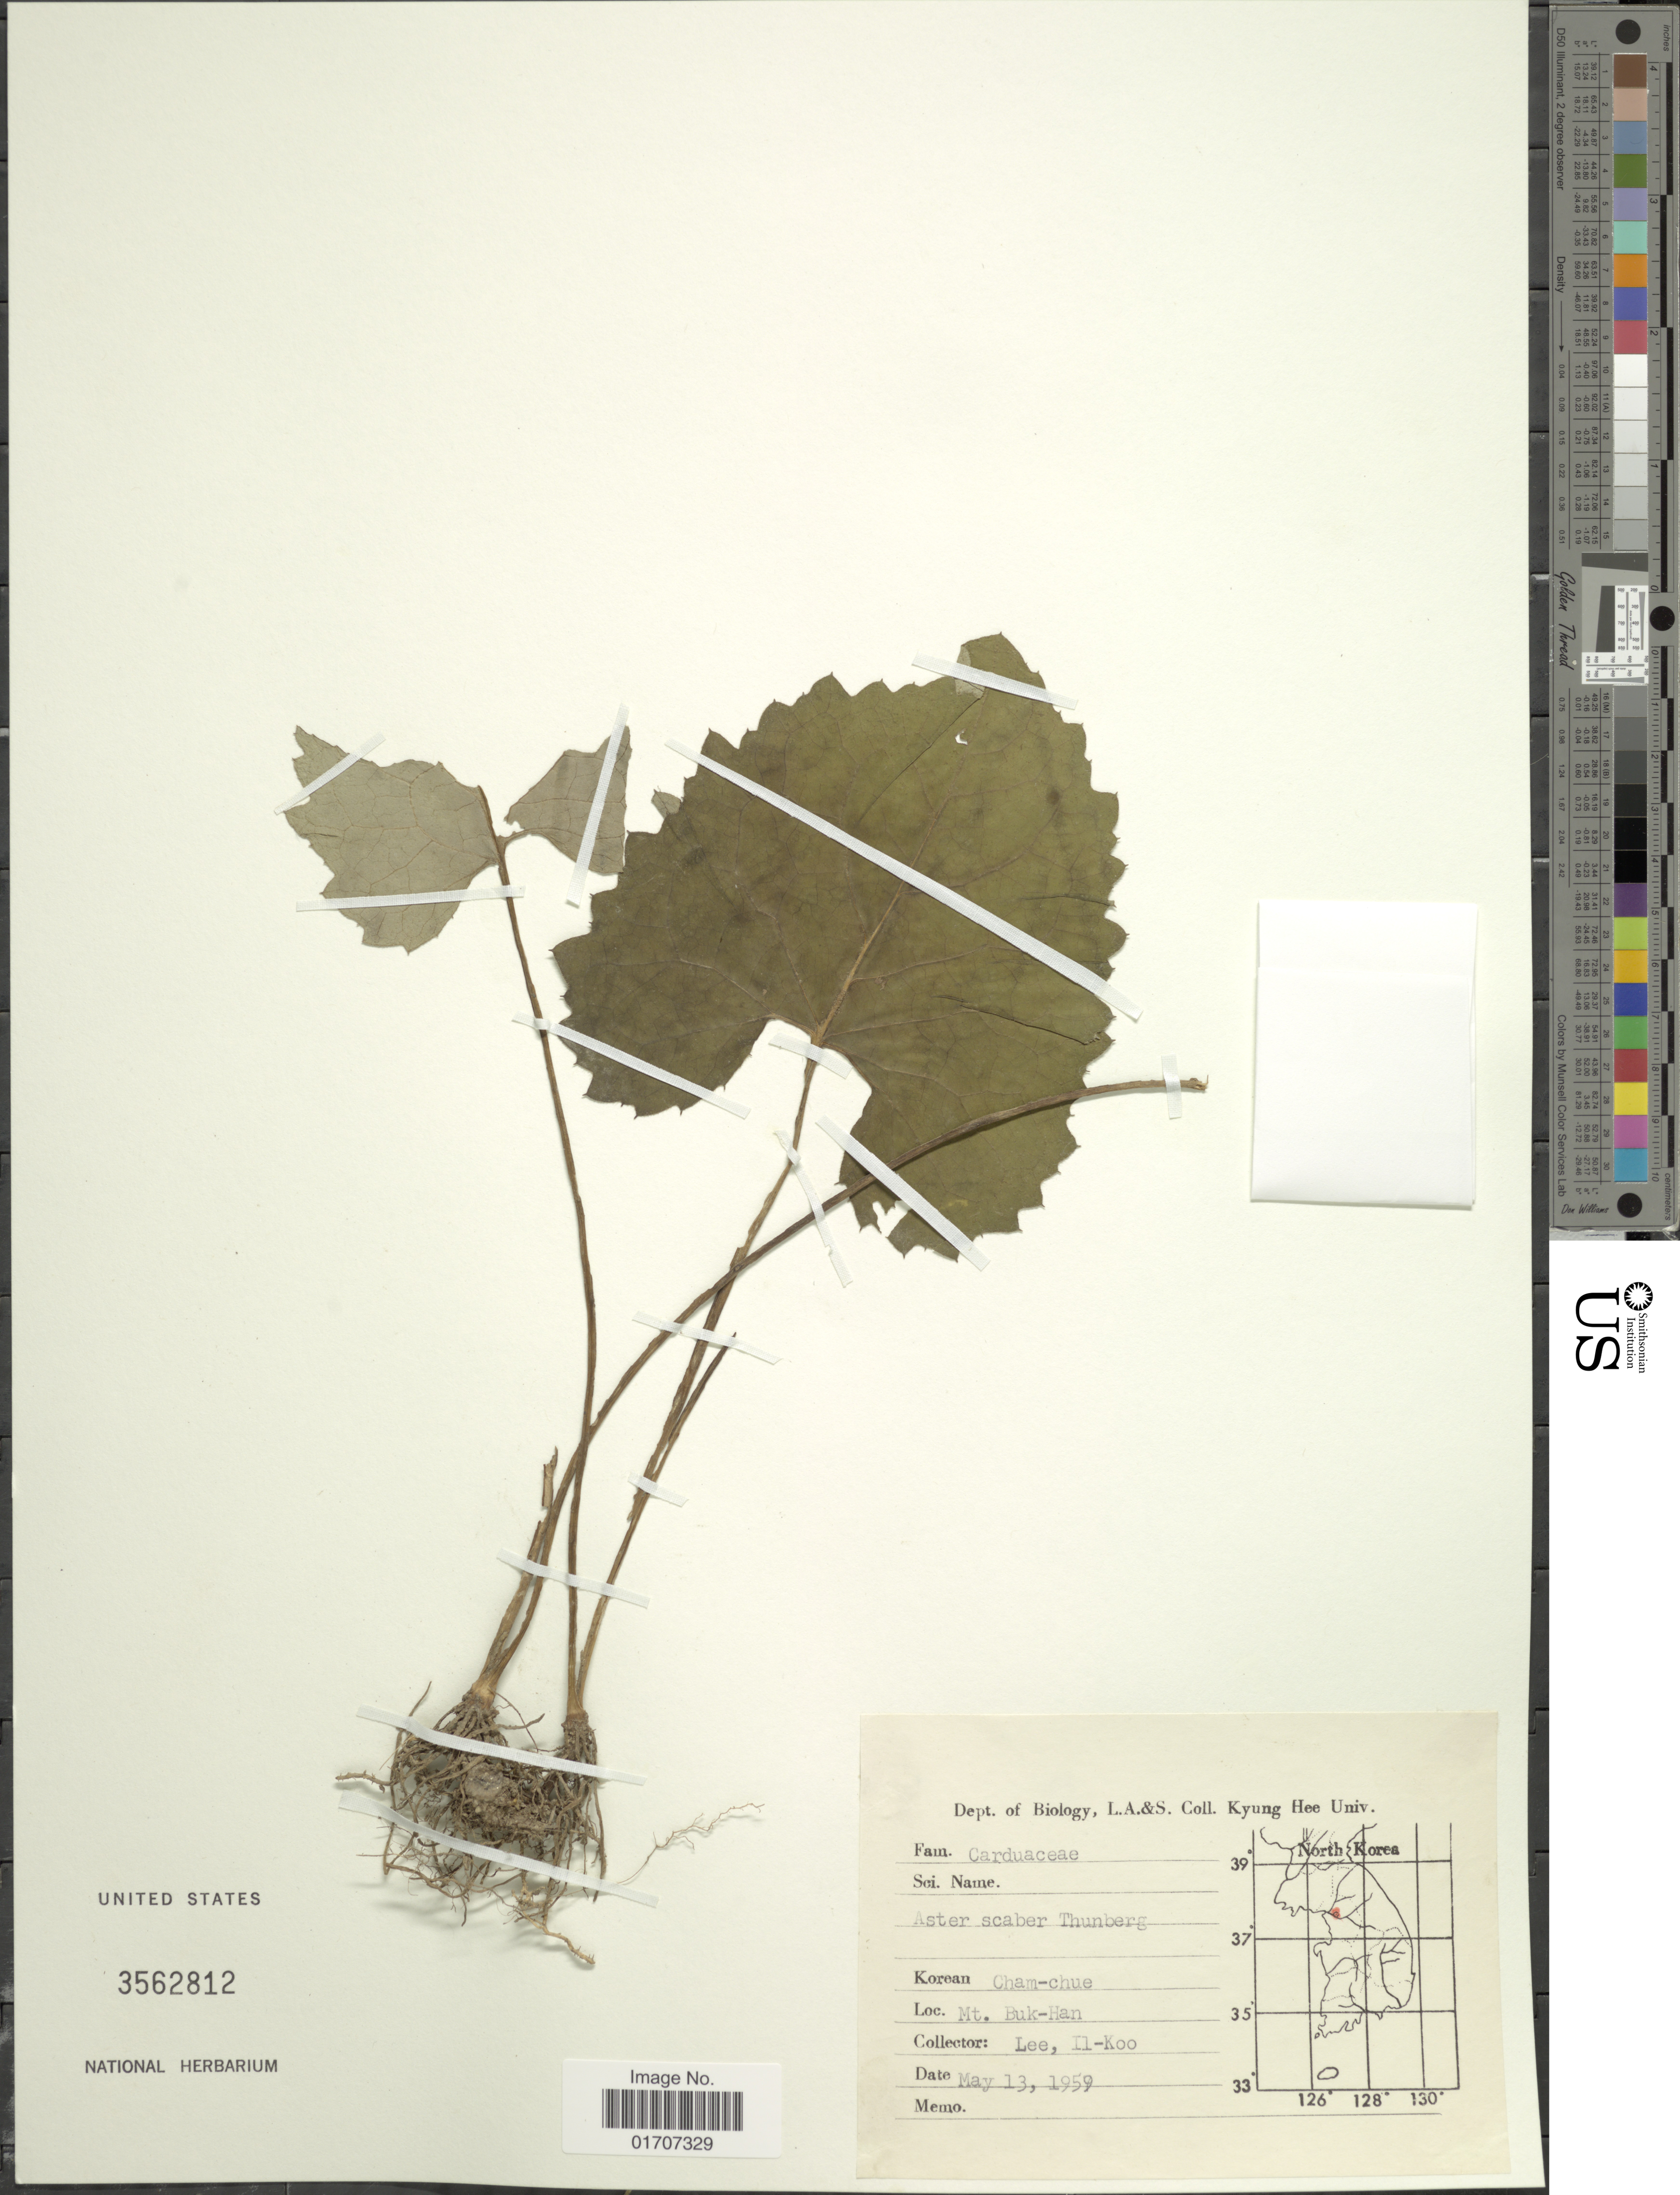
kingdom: Plantae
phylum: Tracheophyta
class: Magnoliopsida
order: Asterales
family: Asteraceae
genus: Doellingeria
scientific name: Doellingeria scabra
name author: (Thunb.) Nees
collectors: I. Lee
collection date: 1959-05-13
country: South Korea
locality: Mt. Buk-Han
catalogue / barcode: US 3562812